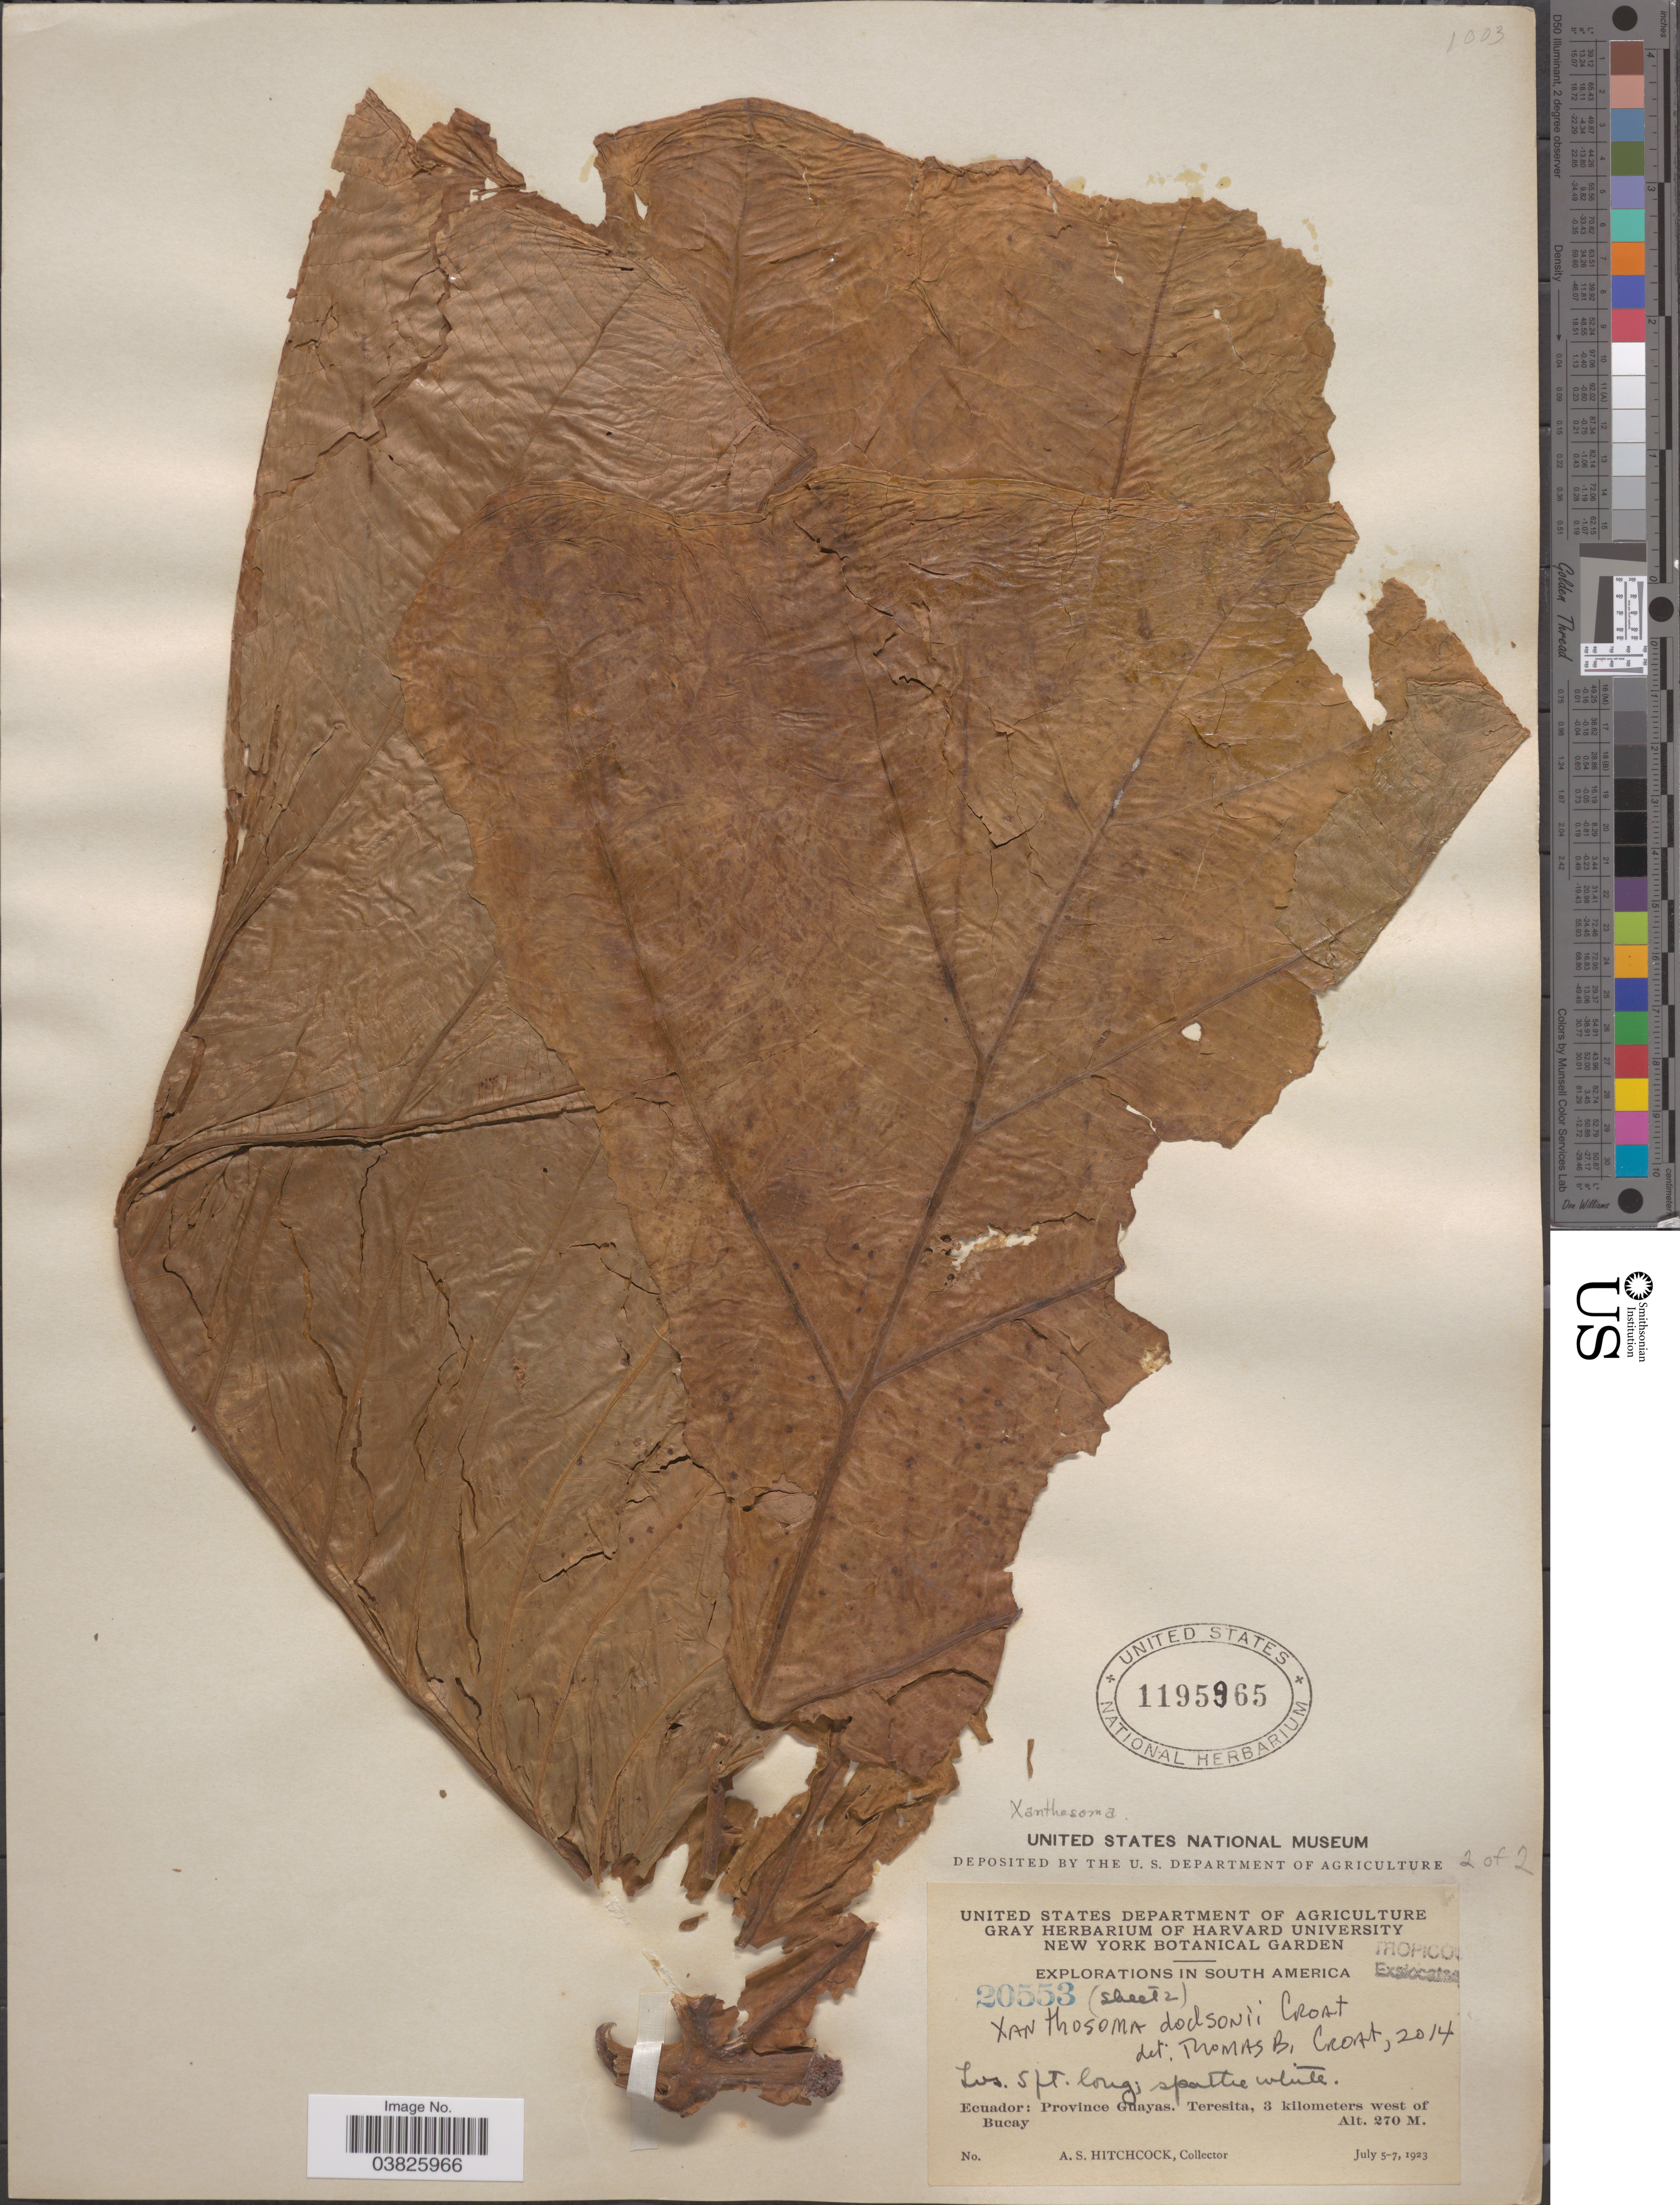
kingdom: Plantae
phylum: Tracheophyta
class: Liliopsida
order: Alismatales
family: Araceae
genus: Xanthosoma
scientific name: Xanthosoma dodsonii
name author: Croat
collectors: A. S. Hitchcock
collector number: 20553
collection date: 1923-07-05/1923-07-07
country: Ecuador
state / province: Guayas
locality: Teresita, 3 kilometers west of Bucay.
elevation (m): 270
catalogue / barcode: US 1195965